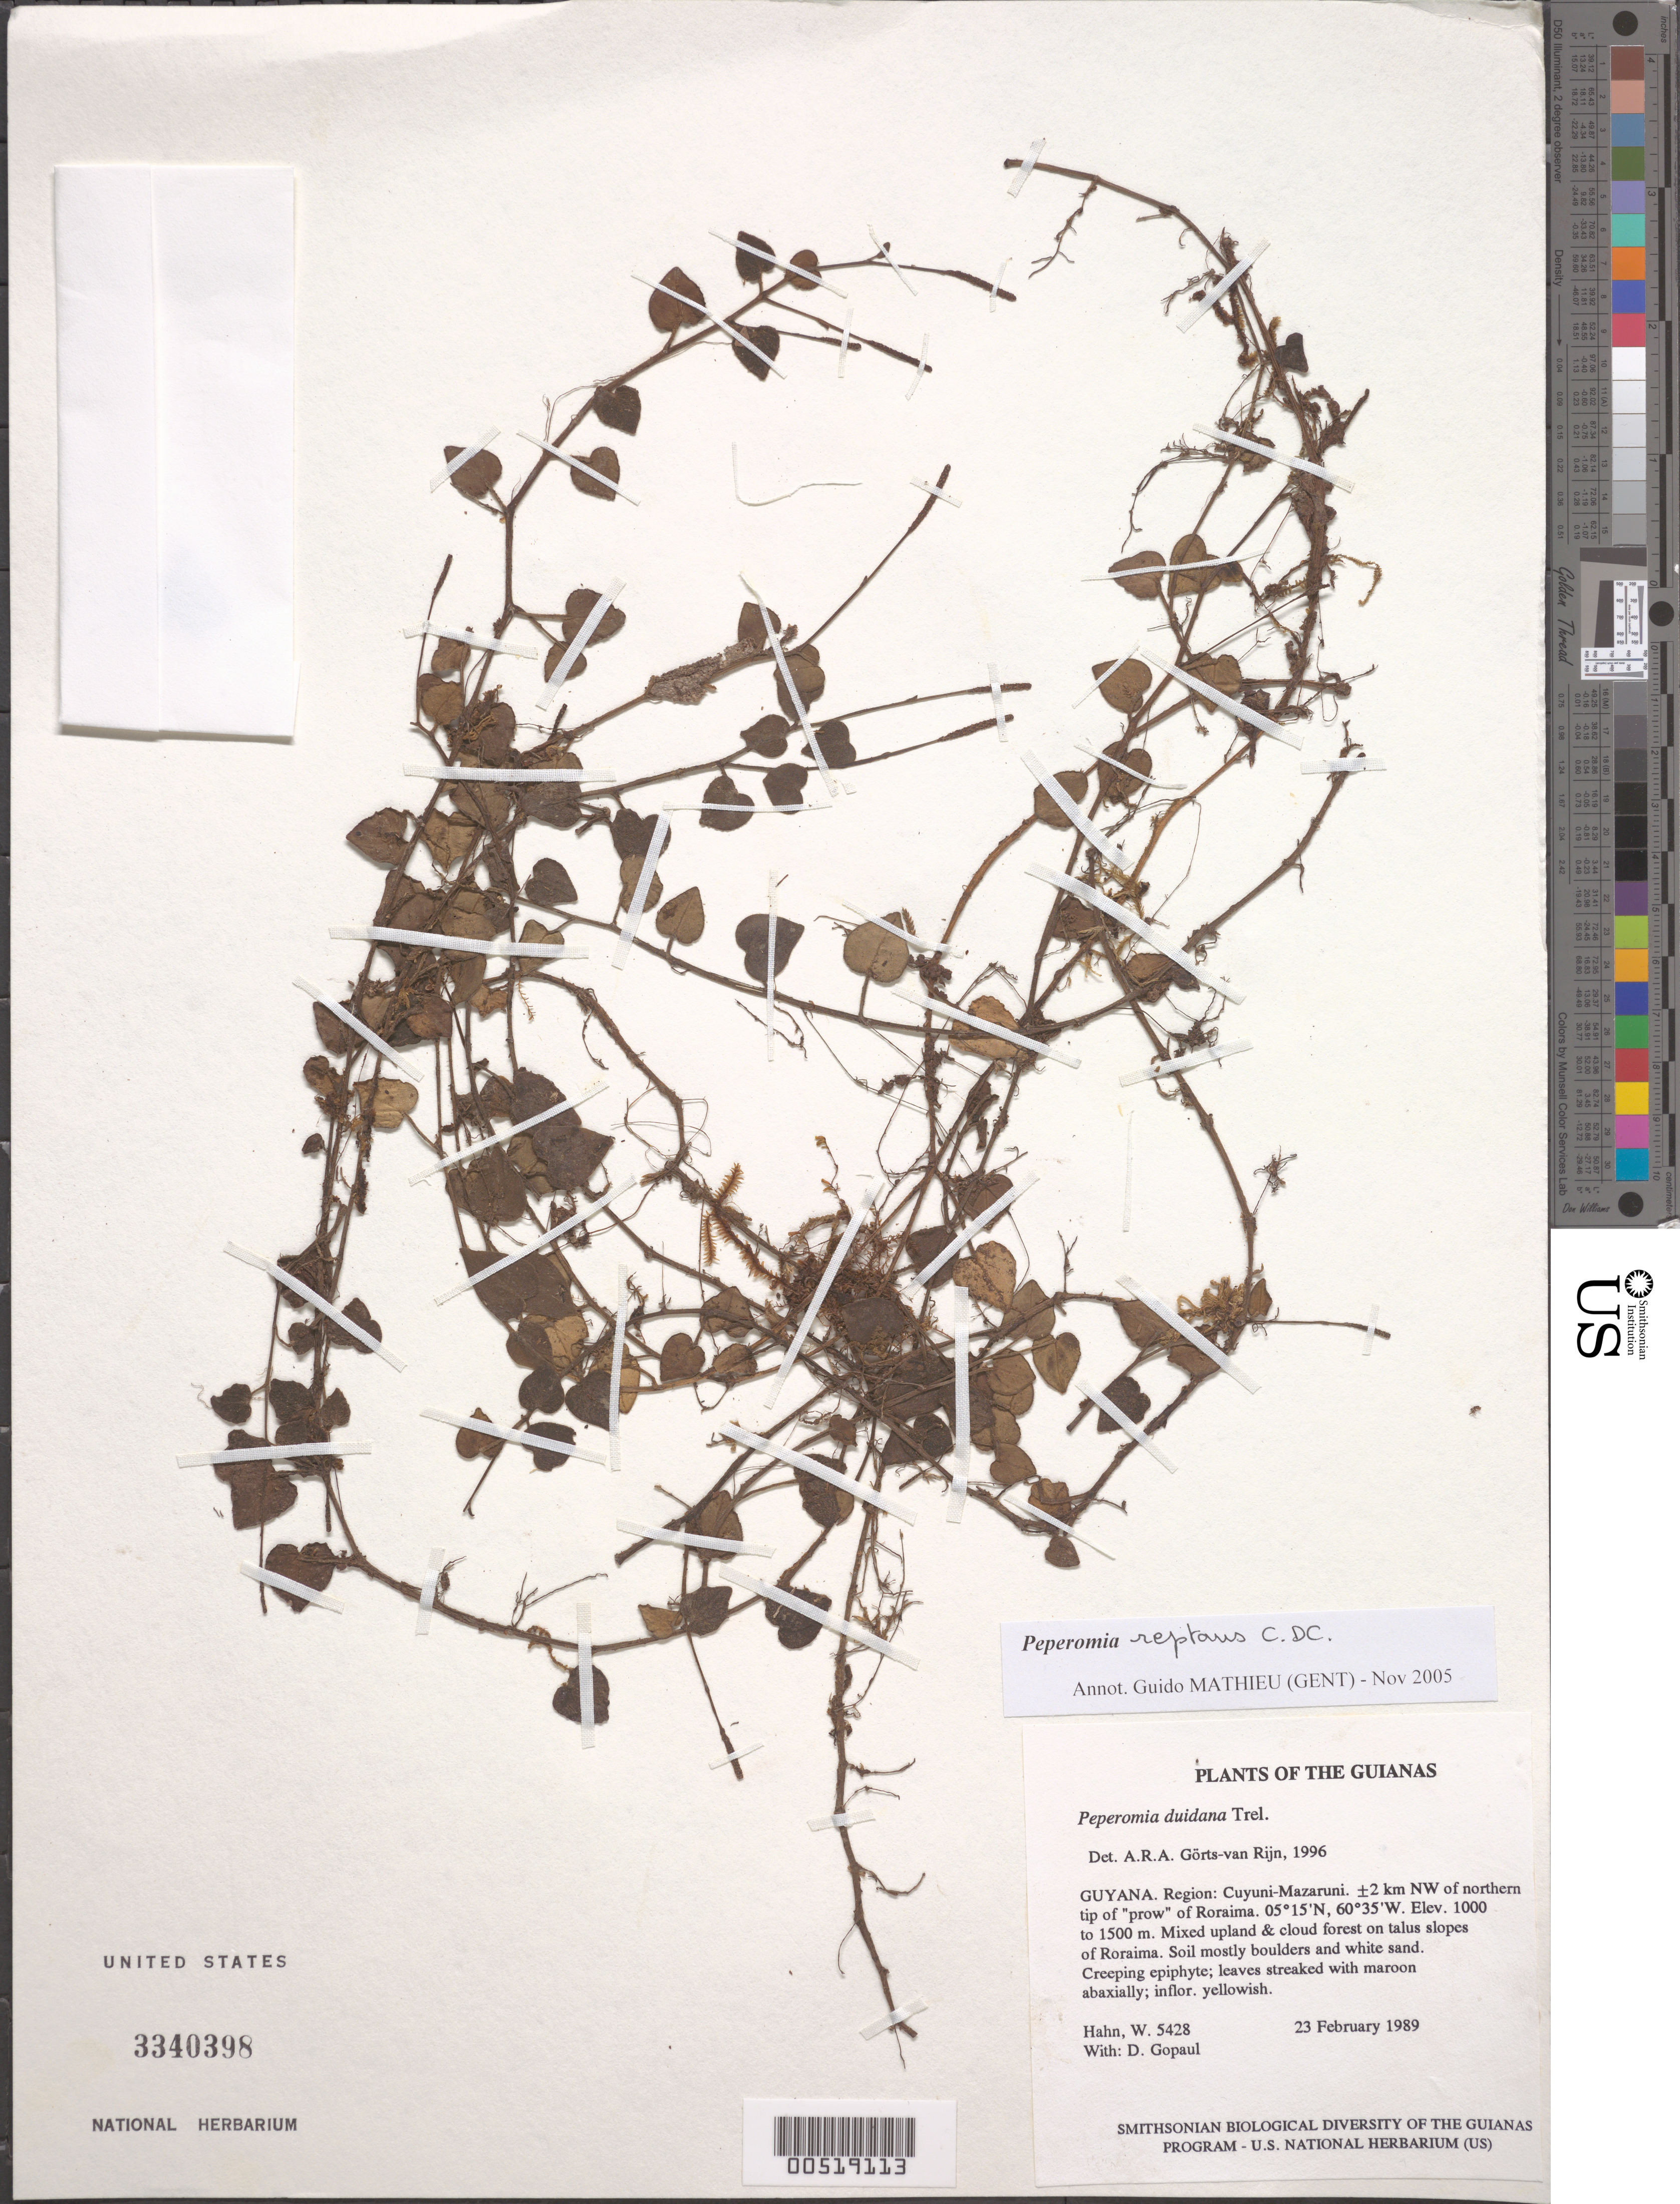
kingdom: Plantae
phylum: Tracheophyta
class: Magnoliopsida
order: Piperales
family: Piperaceae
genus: Peperomia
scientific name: Peperomia reptans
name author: (Trel. in Woodson & Schery) C. DC. in Seem.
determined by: Mathieu, Guido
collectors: W. Hahn & D. Gopaul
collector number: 5428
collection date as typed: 23 February 1989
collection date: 1989-02-23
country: Guyana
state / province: Cuyuni-Mazaruni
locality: ±2 km NW of northern tip of "prow" of Roraima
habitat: Mixed upland & cloud forest on talus slopes of Roraima. Soil mostly boulders and white sand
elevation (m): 1000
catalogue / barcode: US 3340398